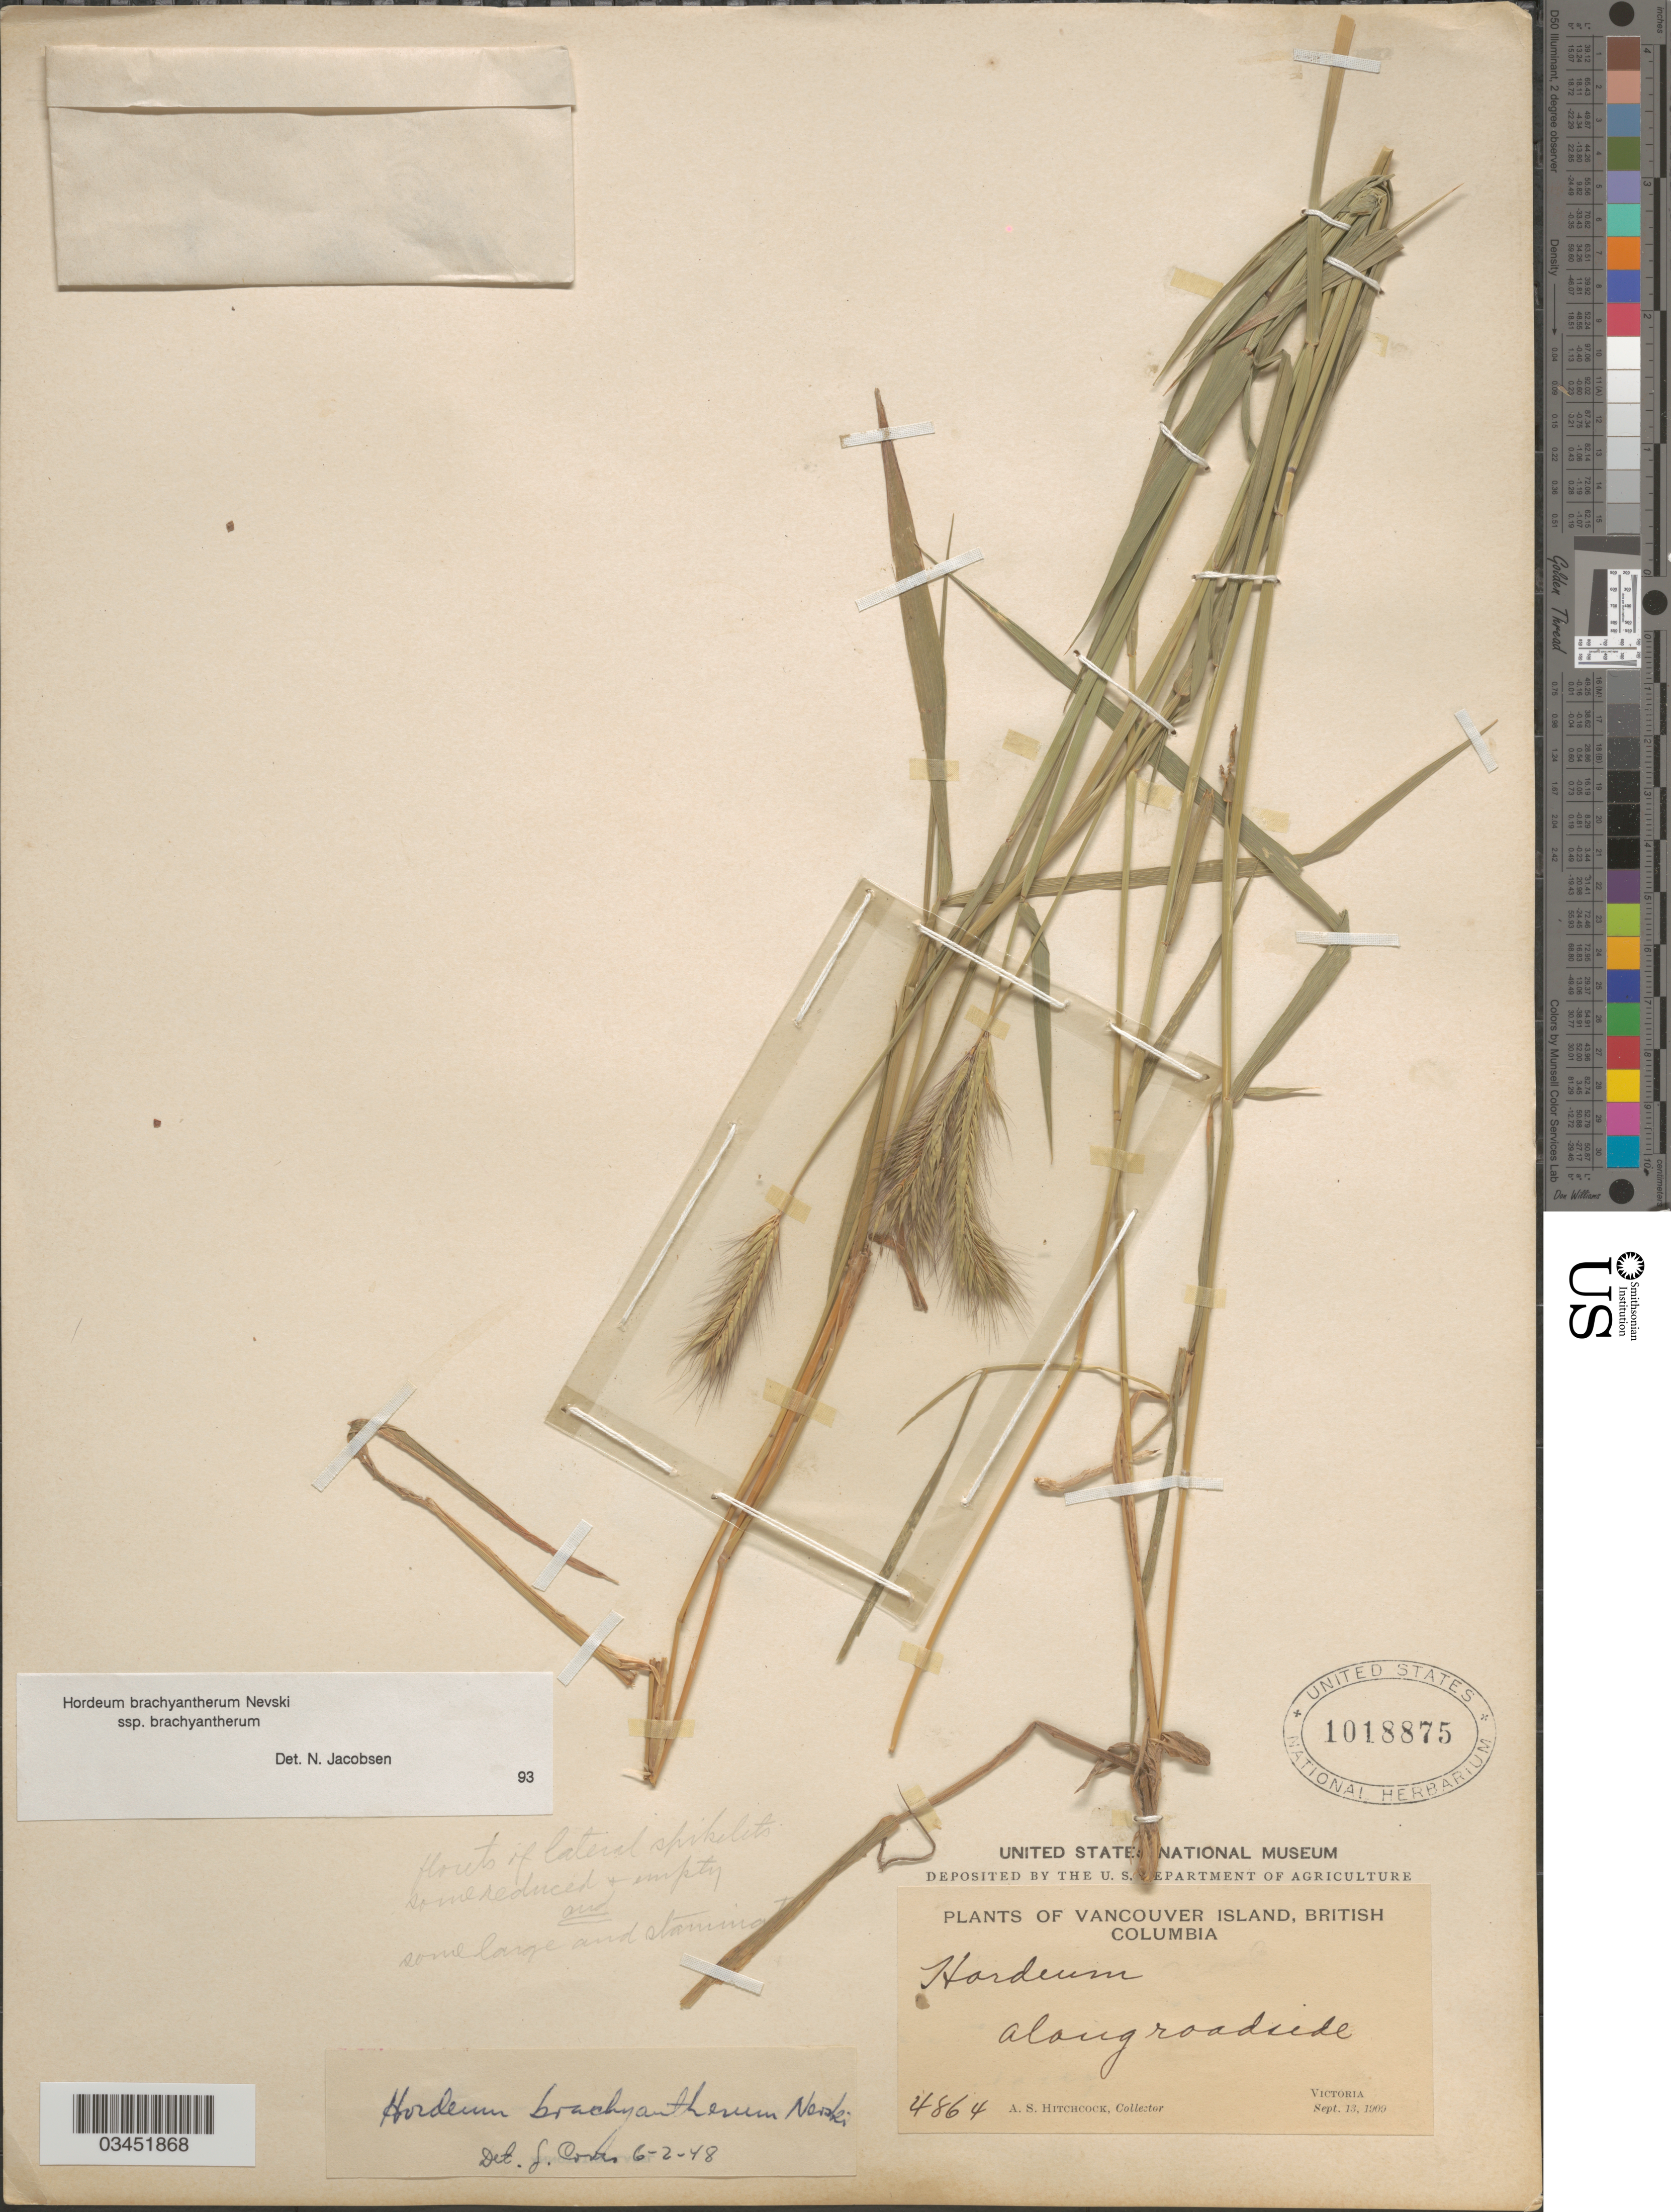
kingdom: Plantae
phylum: Tracheophyta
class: Liliopsida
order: Poales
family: Poaceae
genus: Hordeum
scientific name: Hordeum brachyantherum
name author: Nevski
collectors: A. S. Hitchcock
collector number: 4864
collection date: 1909-09-13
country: Canada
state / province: British Columbia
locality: Vancouver Island. Victoria.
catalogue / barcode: US 1018875